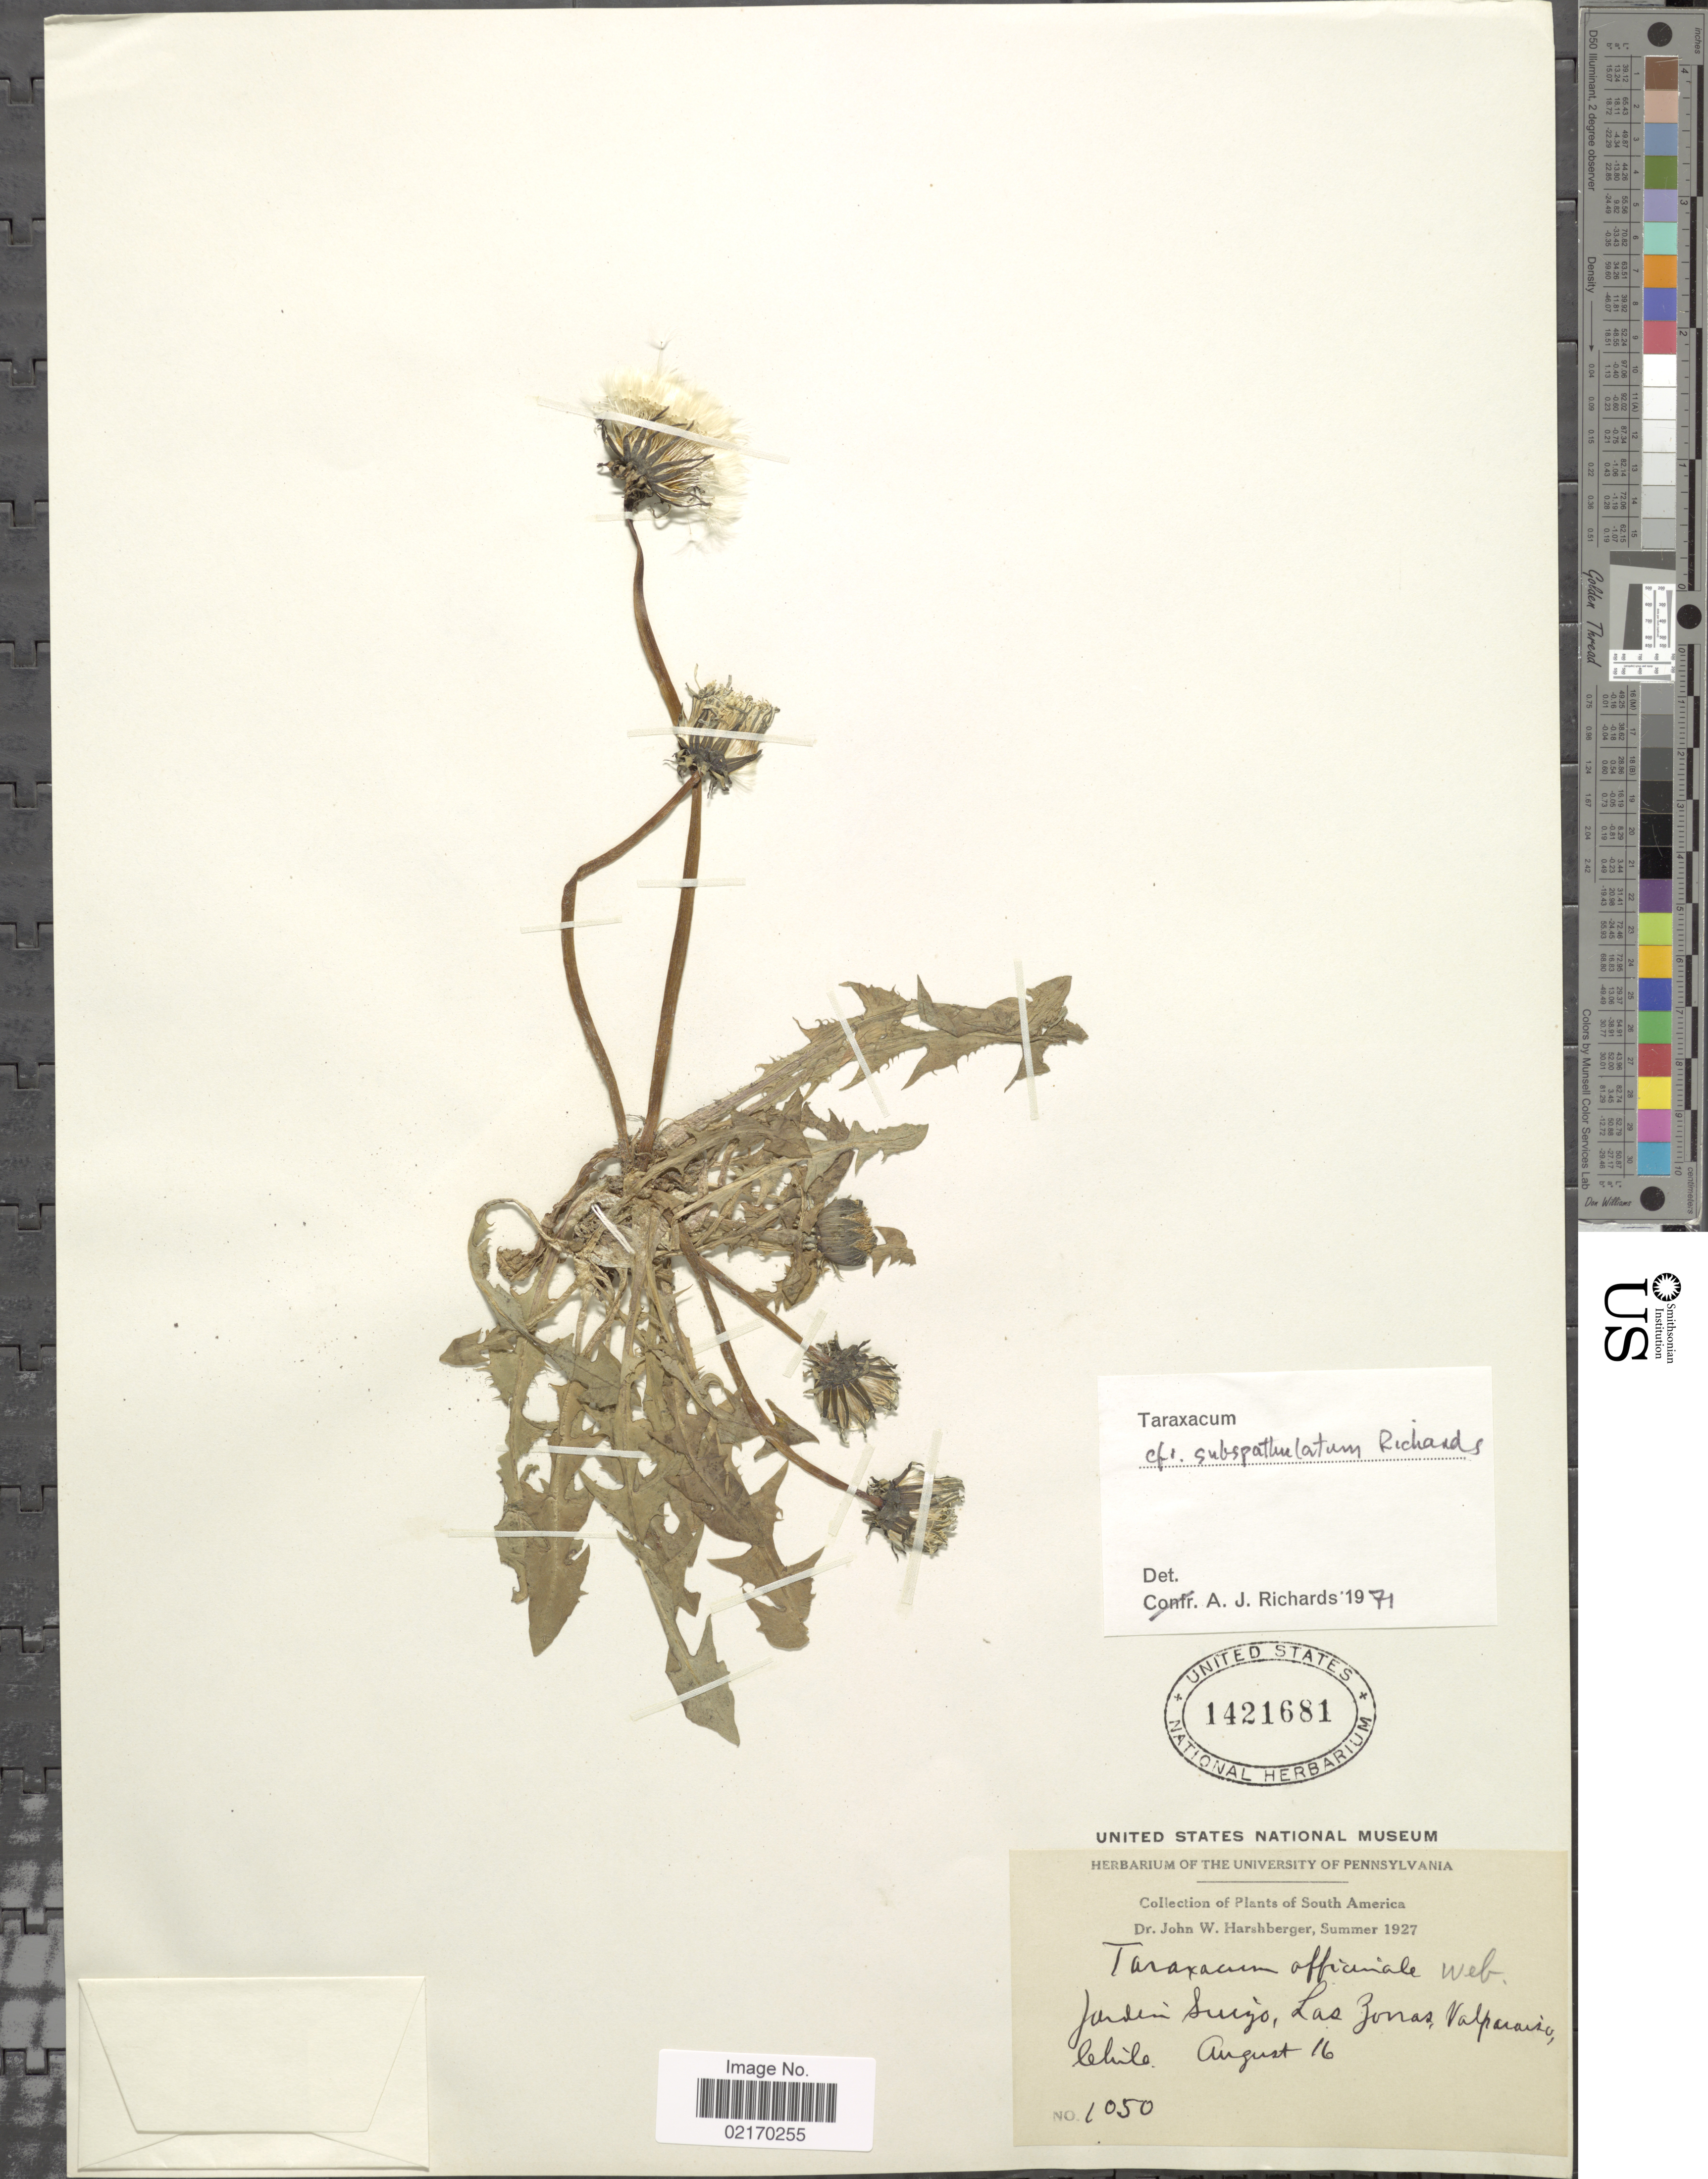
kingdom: Plantae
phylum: Tracheophyta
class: Magnoliopsida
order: Asterales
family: Asteraceae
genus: Taraxacum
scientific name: Taraxacum campylodes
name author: G.E. Haglund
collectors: J. W. Harshberger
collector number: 1050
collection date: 1927-08-16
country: Chile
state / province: Valparaíso (V)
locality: Jarden Suizo, Las Zonas.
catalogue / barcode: US 1421681